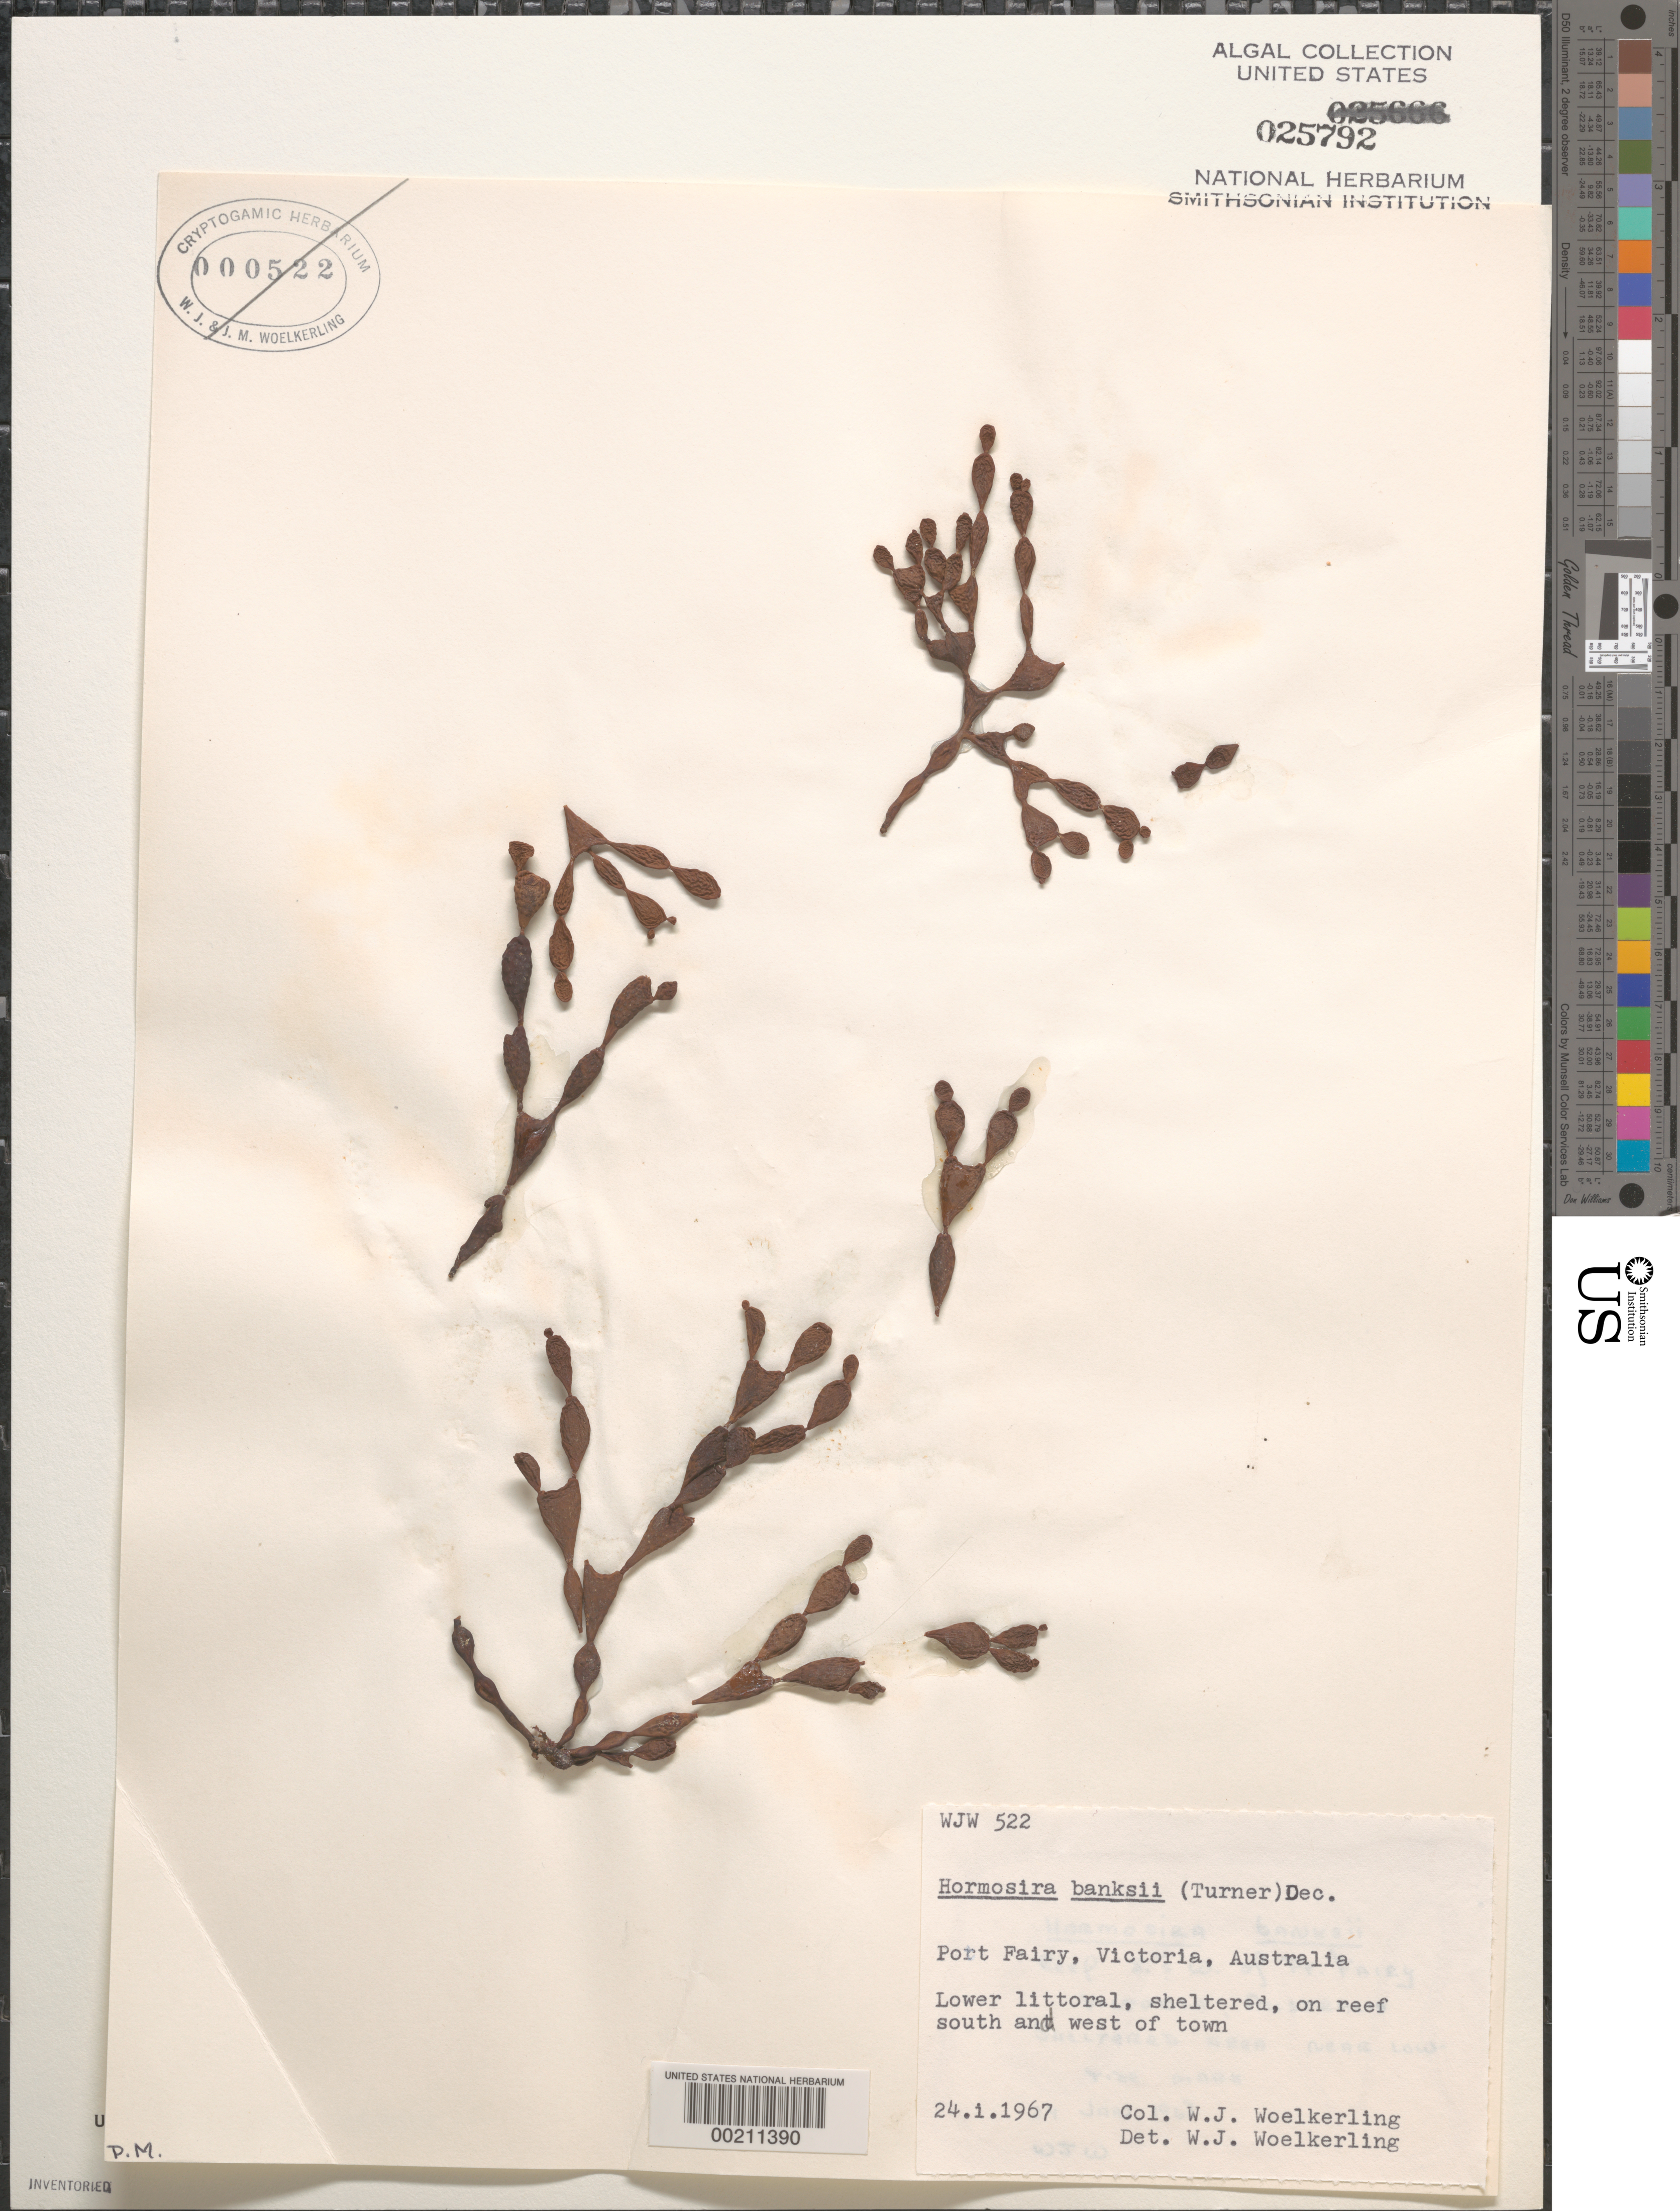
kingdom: Chromista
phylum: Ochrophyta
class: Phaeophyceae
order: Fucales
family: Hormosiraceae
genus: Hormosira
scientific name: Hormosira banksii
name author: (Turner) Decne.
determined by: Woelkerling, W. J.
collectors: W. Woelkerling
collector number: WJW 522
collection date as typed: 24 Jan 1967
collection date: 1967-01-24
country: Australia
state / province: Victoria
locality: Port fairy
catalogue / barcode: US 25792